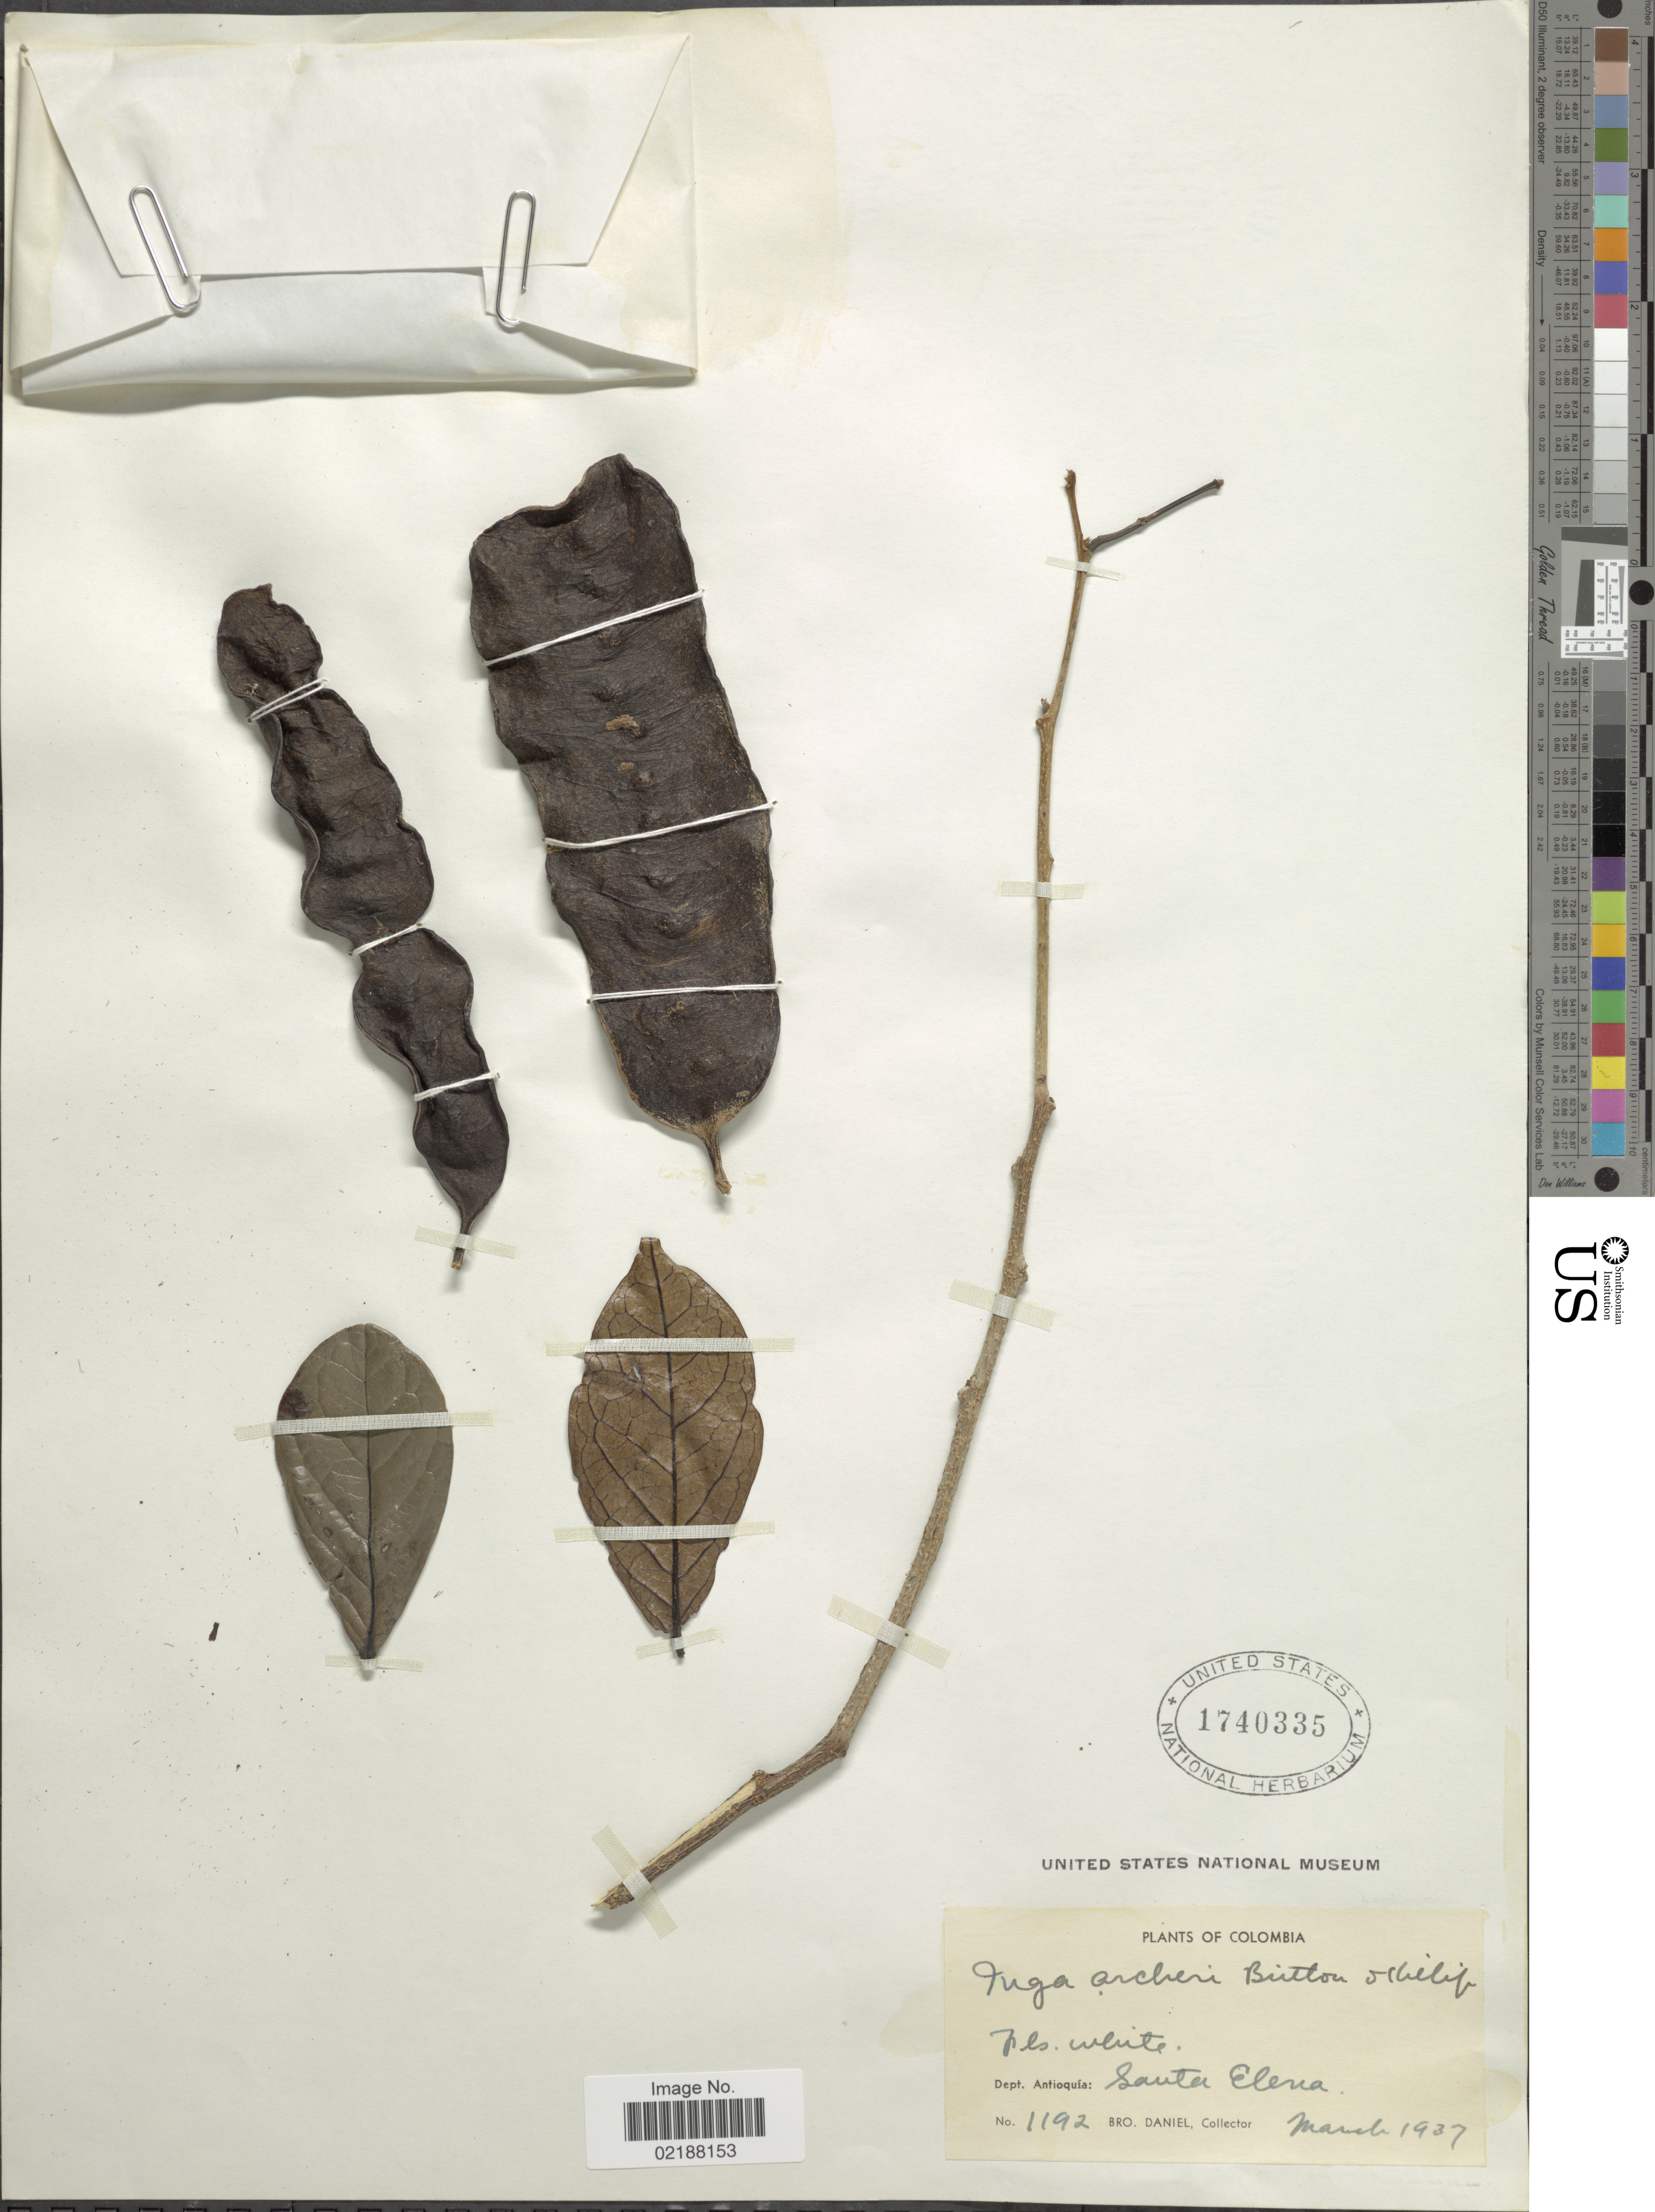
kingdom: Plantae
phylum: Tracheophyta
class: Magnoliopsida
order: Fabales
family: Fabaceae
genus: Inga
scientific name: Inga lallensis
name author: Spruce & Benth.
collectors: Bro. Daniel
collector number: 1192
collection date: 1937-03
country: Colombia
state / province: Antioquia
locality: Dept. Antioquia: Santa Elena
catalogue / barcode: US 1740335